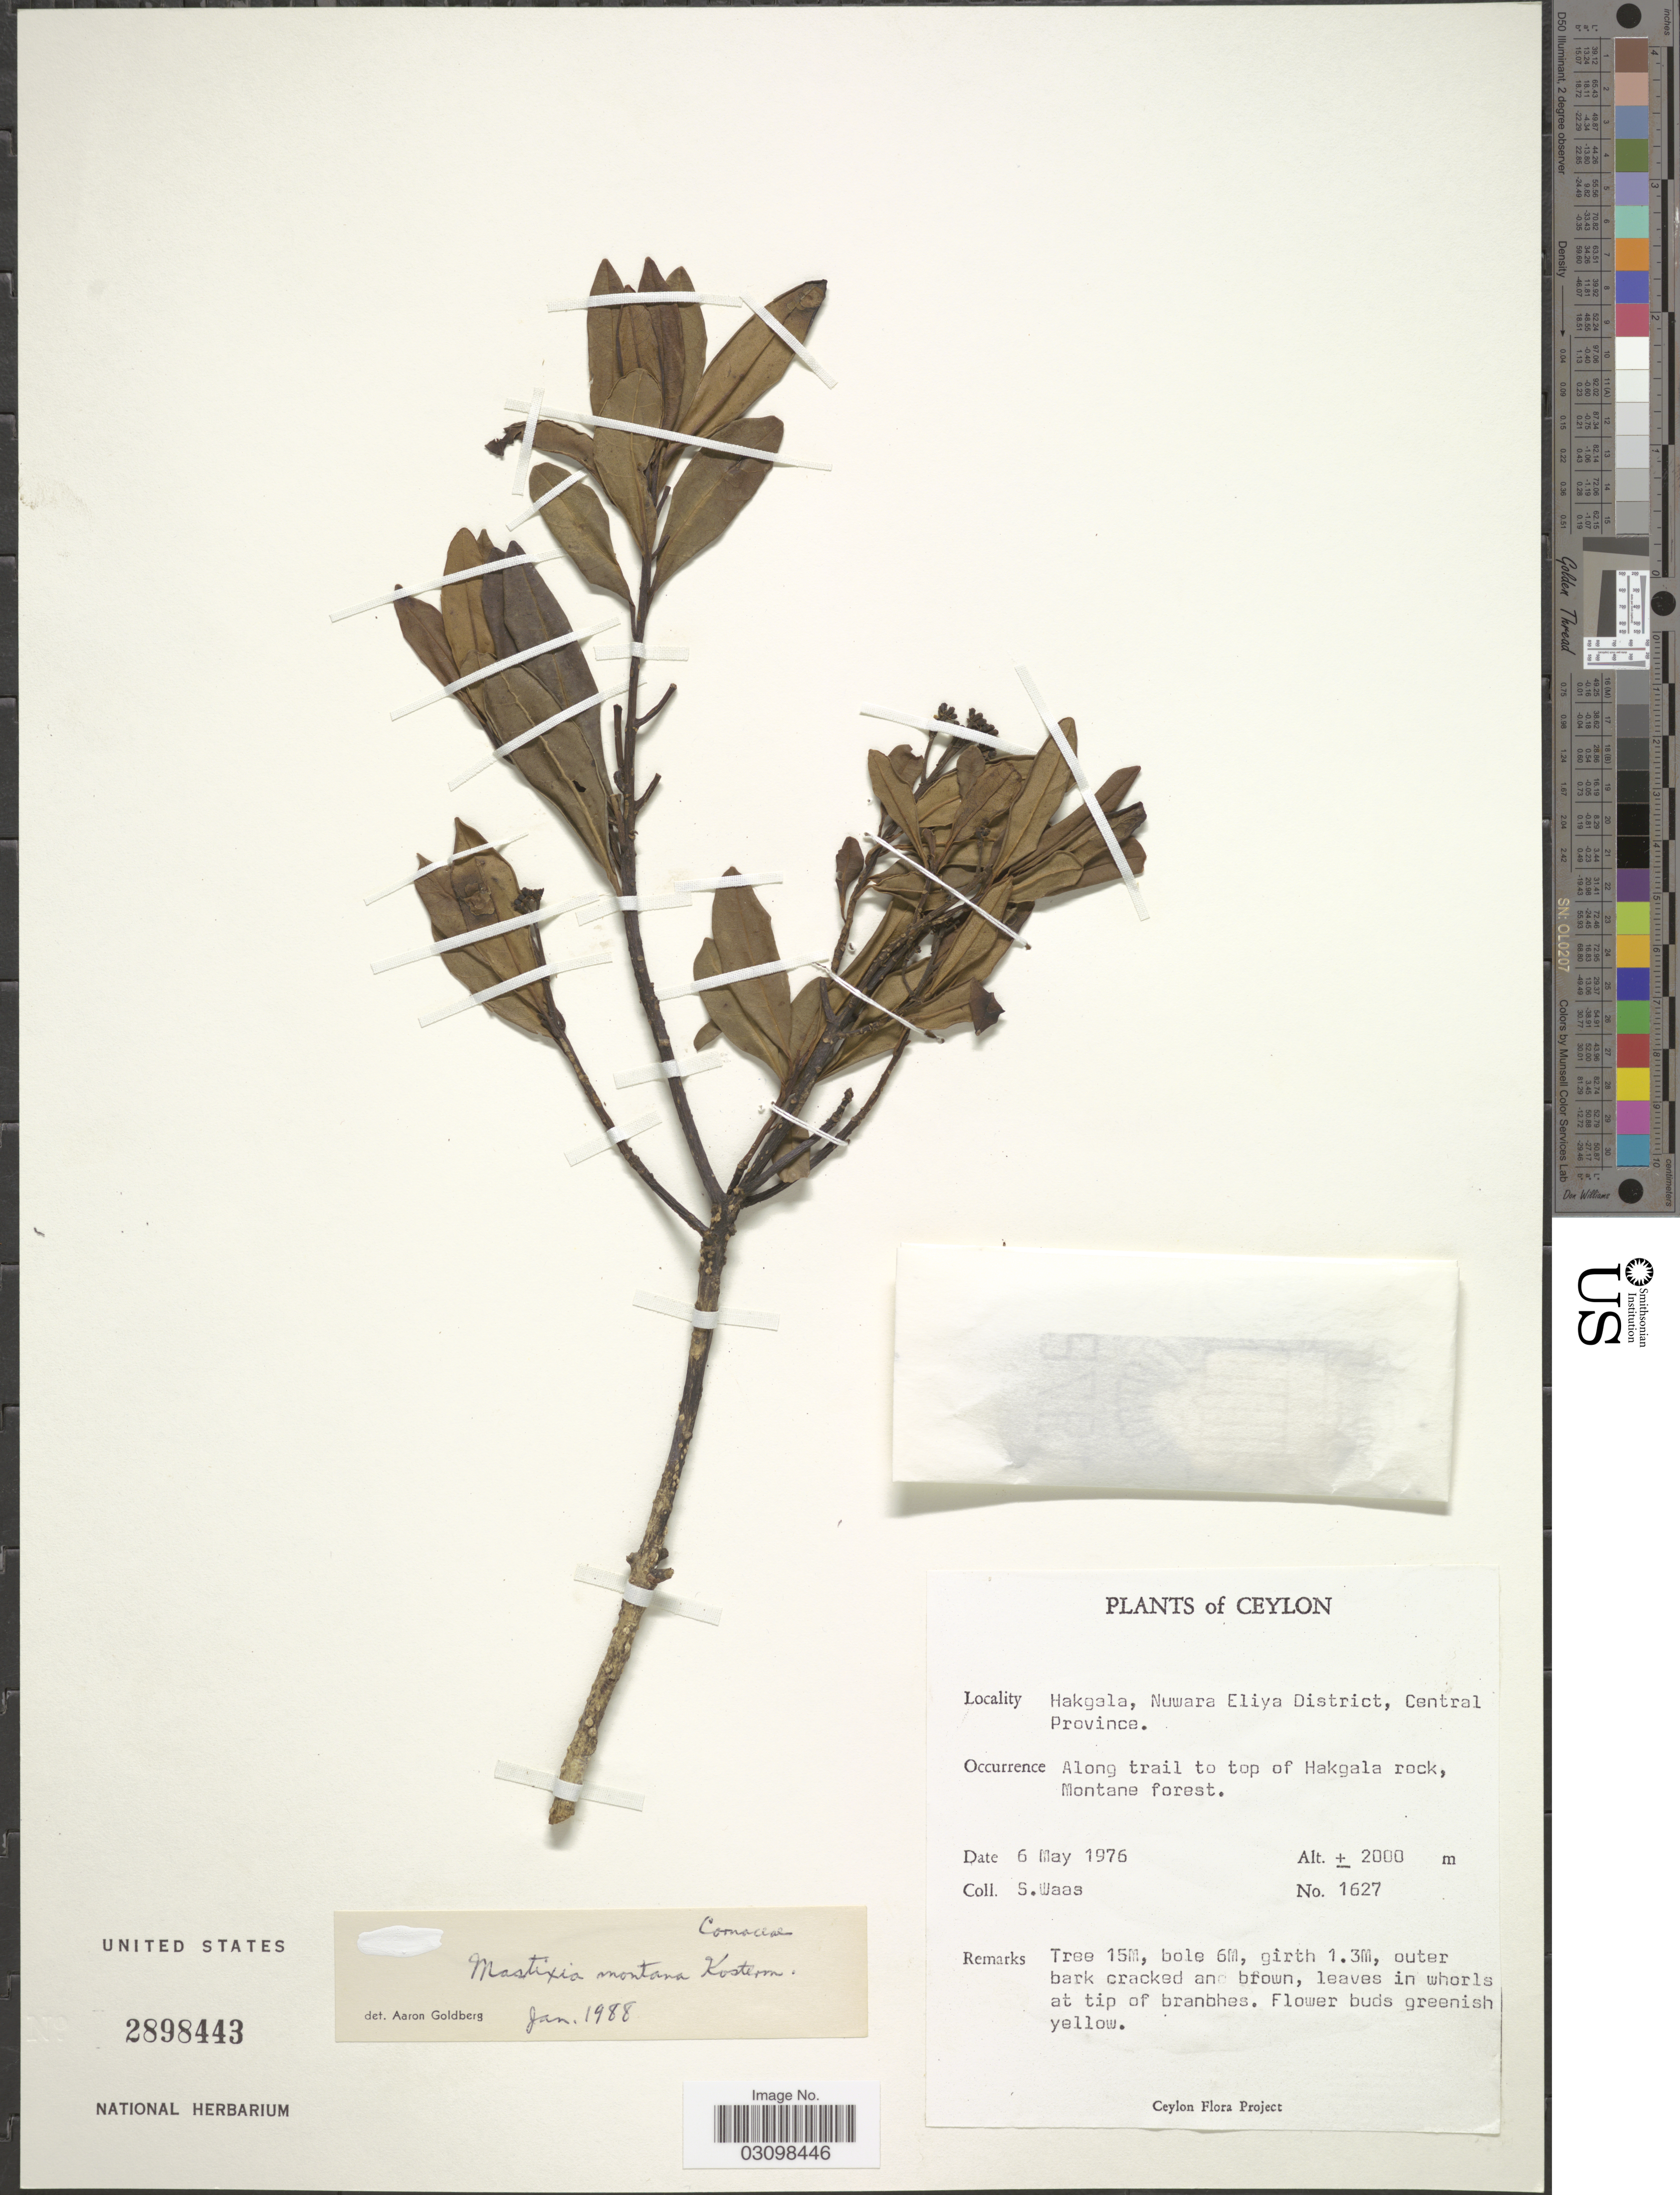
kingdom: Plantae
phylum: Tracheophyta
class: Magnoliopsida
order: Cornales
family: Nyssaceae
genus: Mastixia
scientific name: Mastixia montana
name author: Kosterm.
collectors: S. Wass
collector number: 1627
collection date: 1976-05-06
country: Sri Lanka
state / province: Central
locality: Ceylon. Hakgala, Nuwara Eliya District. Along trail to top of Hakgala rock.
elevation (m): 2000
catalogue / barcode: US 2898443